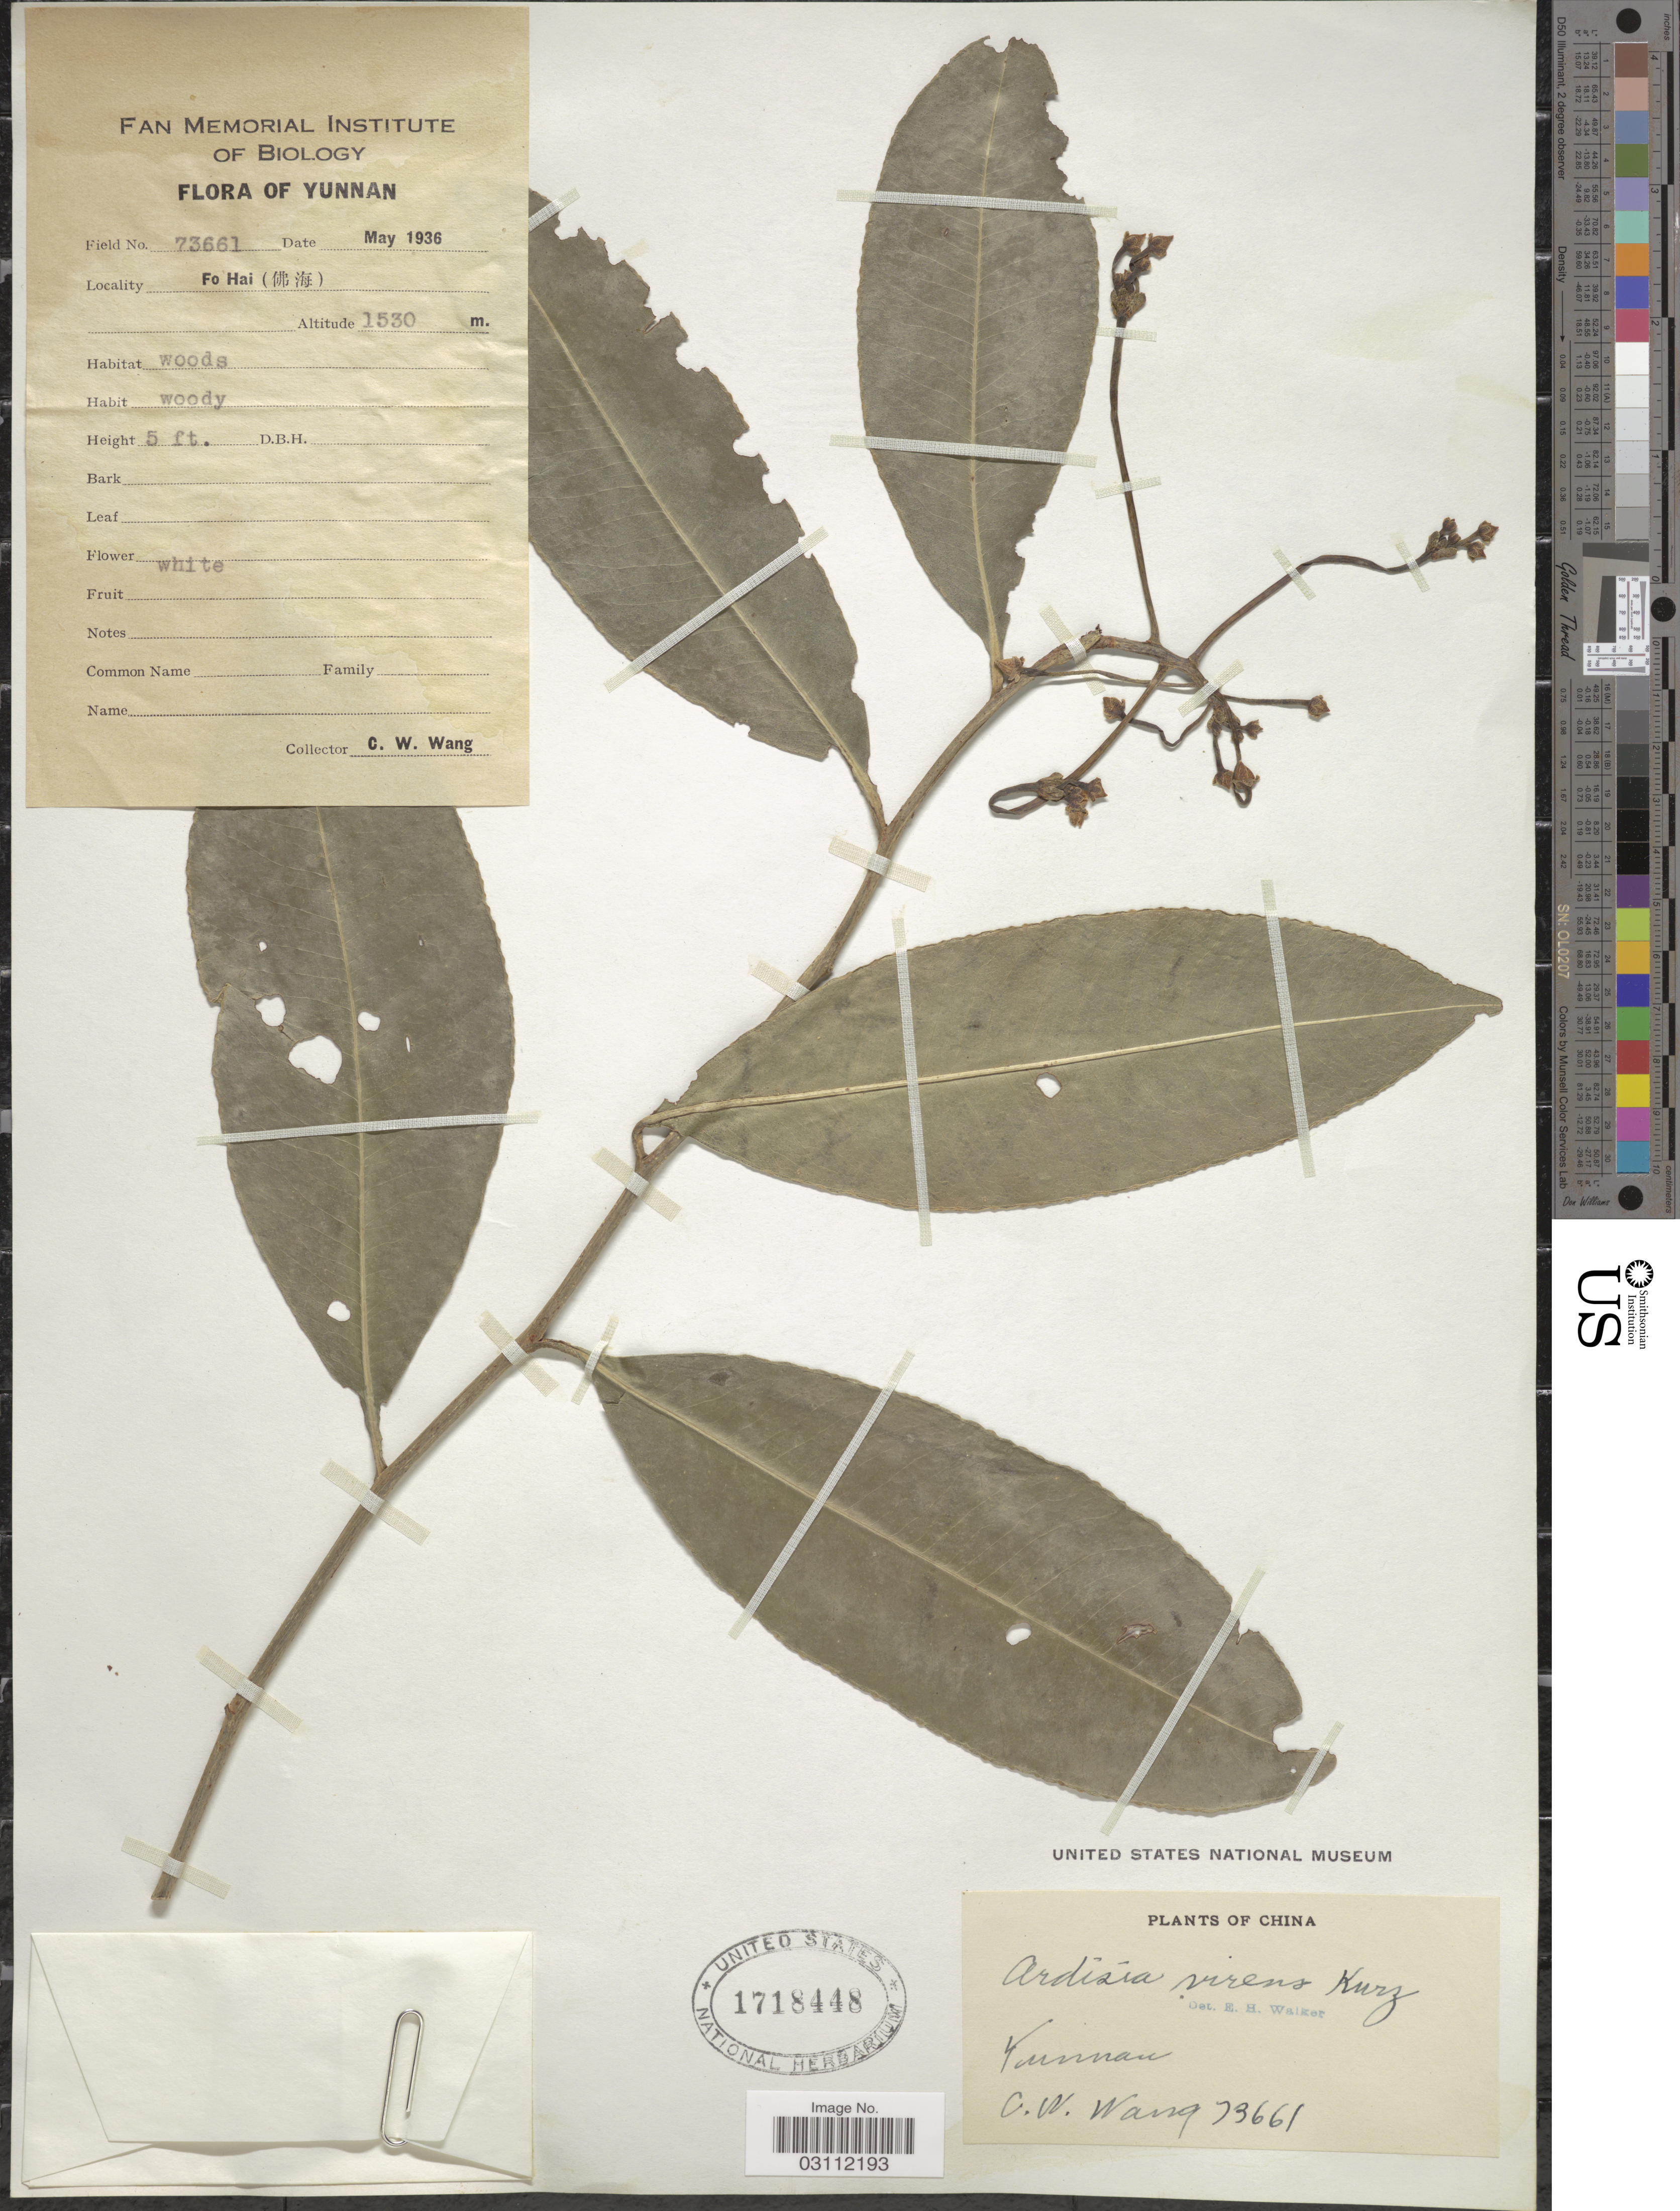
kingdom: Plantae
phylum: Tracheophyta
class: Magnoliopsida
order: Ericales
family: Primulaceae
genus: Ardisia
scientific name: Ardisia virens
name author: Kurz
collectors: C. W. Wang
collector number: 73661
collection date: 1936-05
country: China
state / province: Yunnan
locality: Fo Hai (X).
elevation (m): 1530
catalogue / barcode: US 1718448